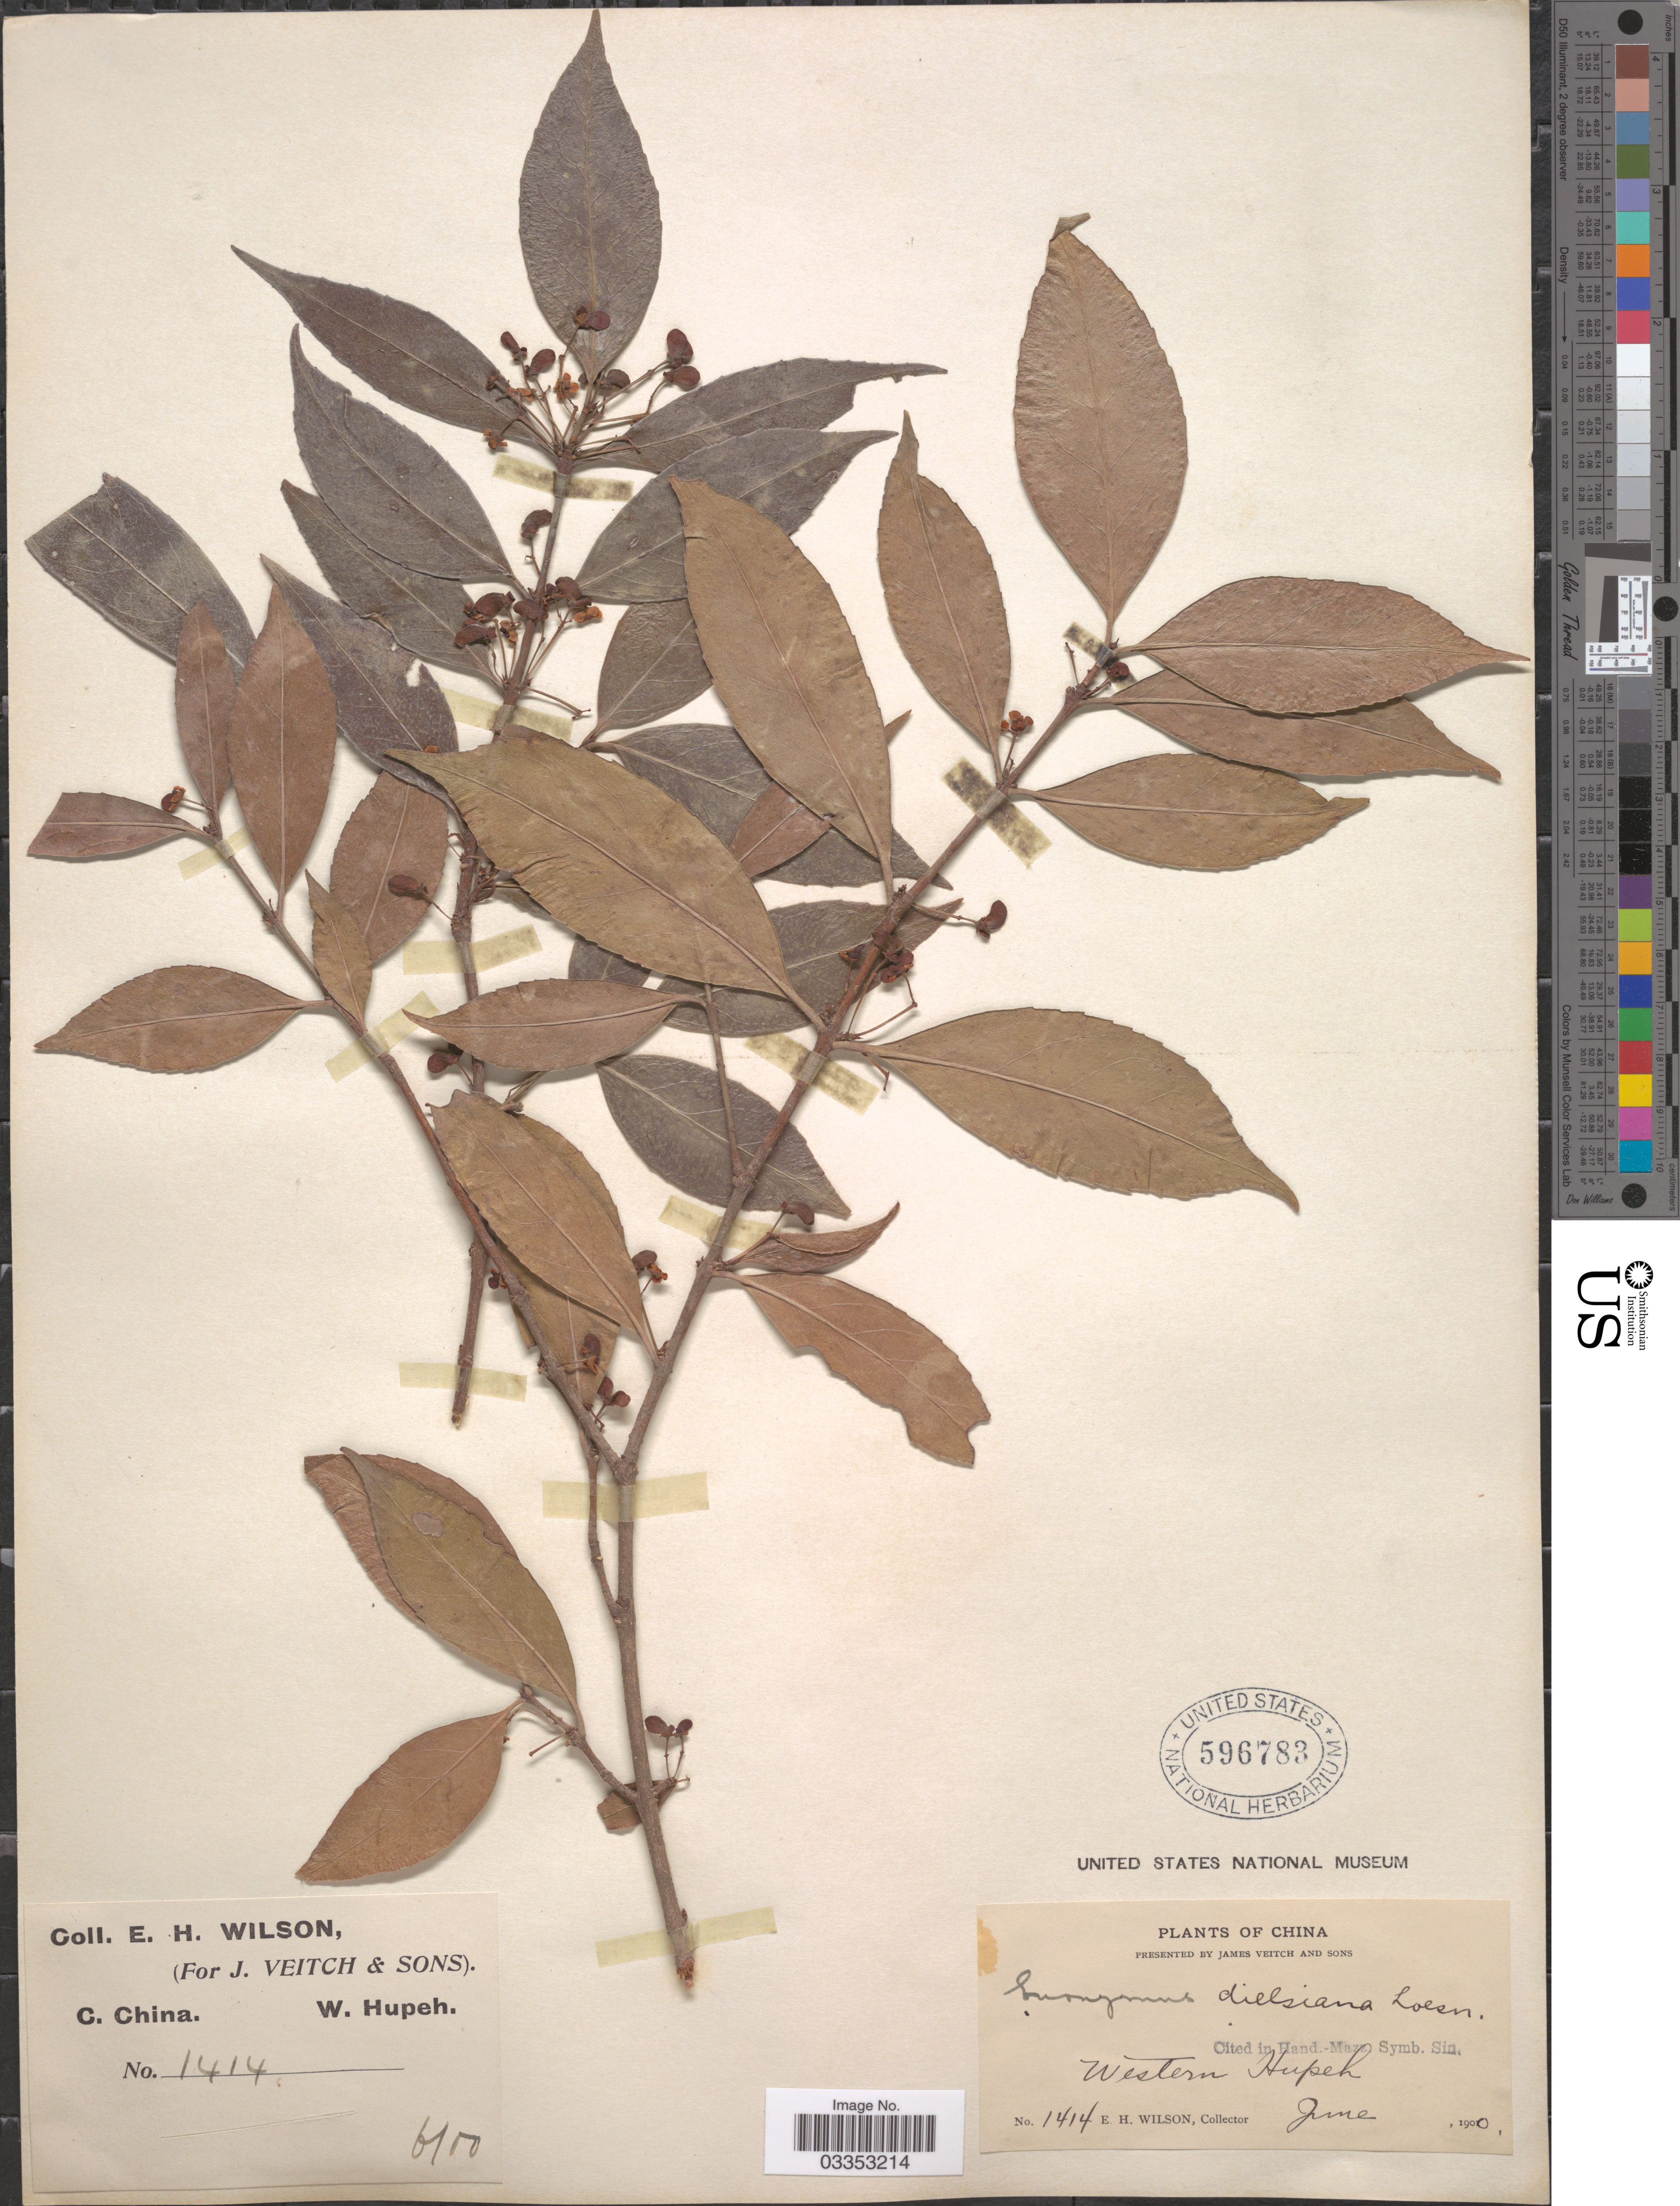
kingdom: Plantae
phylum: Tracheophyta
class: Magnoliopsida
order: Celastrales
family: Celastraceae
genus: Euonymus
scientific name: Euonymus dielsiana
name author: Loes. in Diels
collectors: E. Wilson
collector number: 1414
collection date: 1900-06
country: China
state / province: Hubei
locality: C. China. W. Hupeh. Western Hupeh.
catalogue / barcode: US 596783